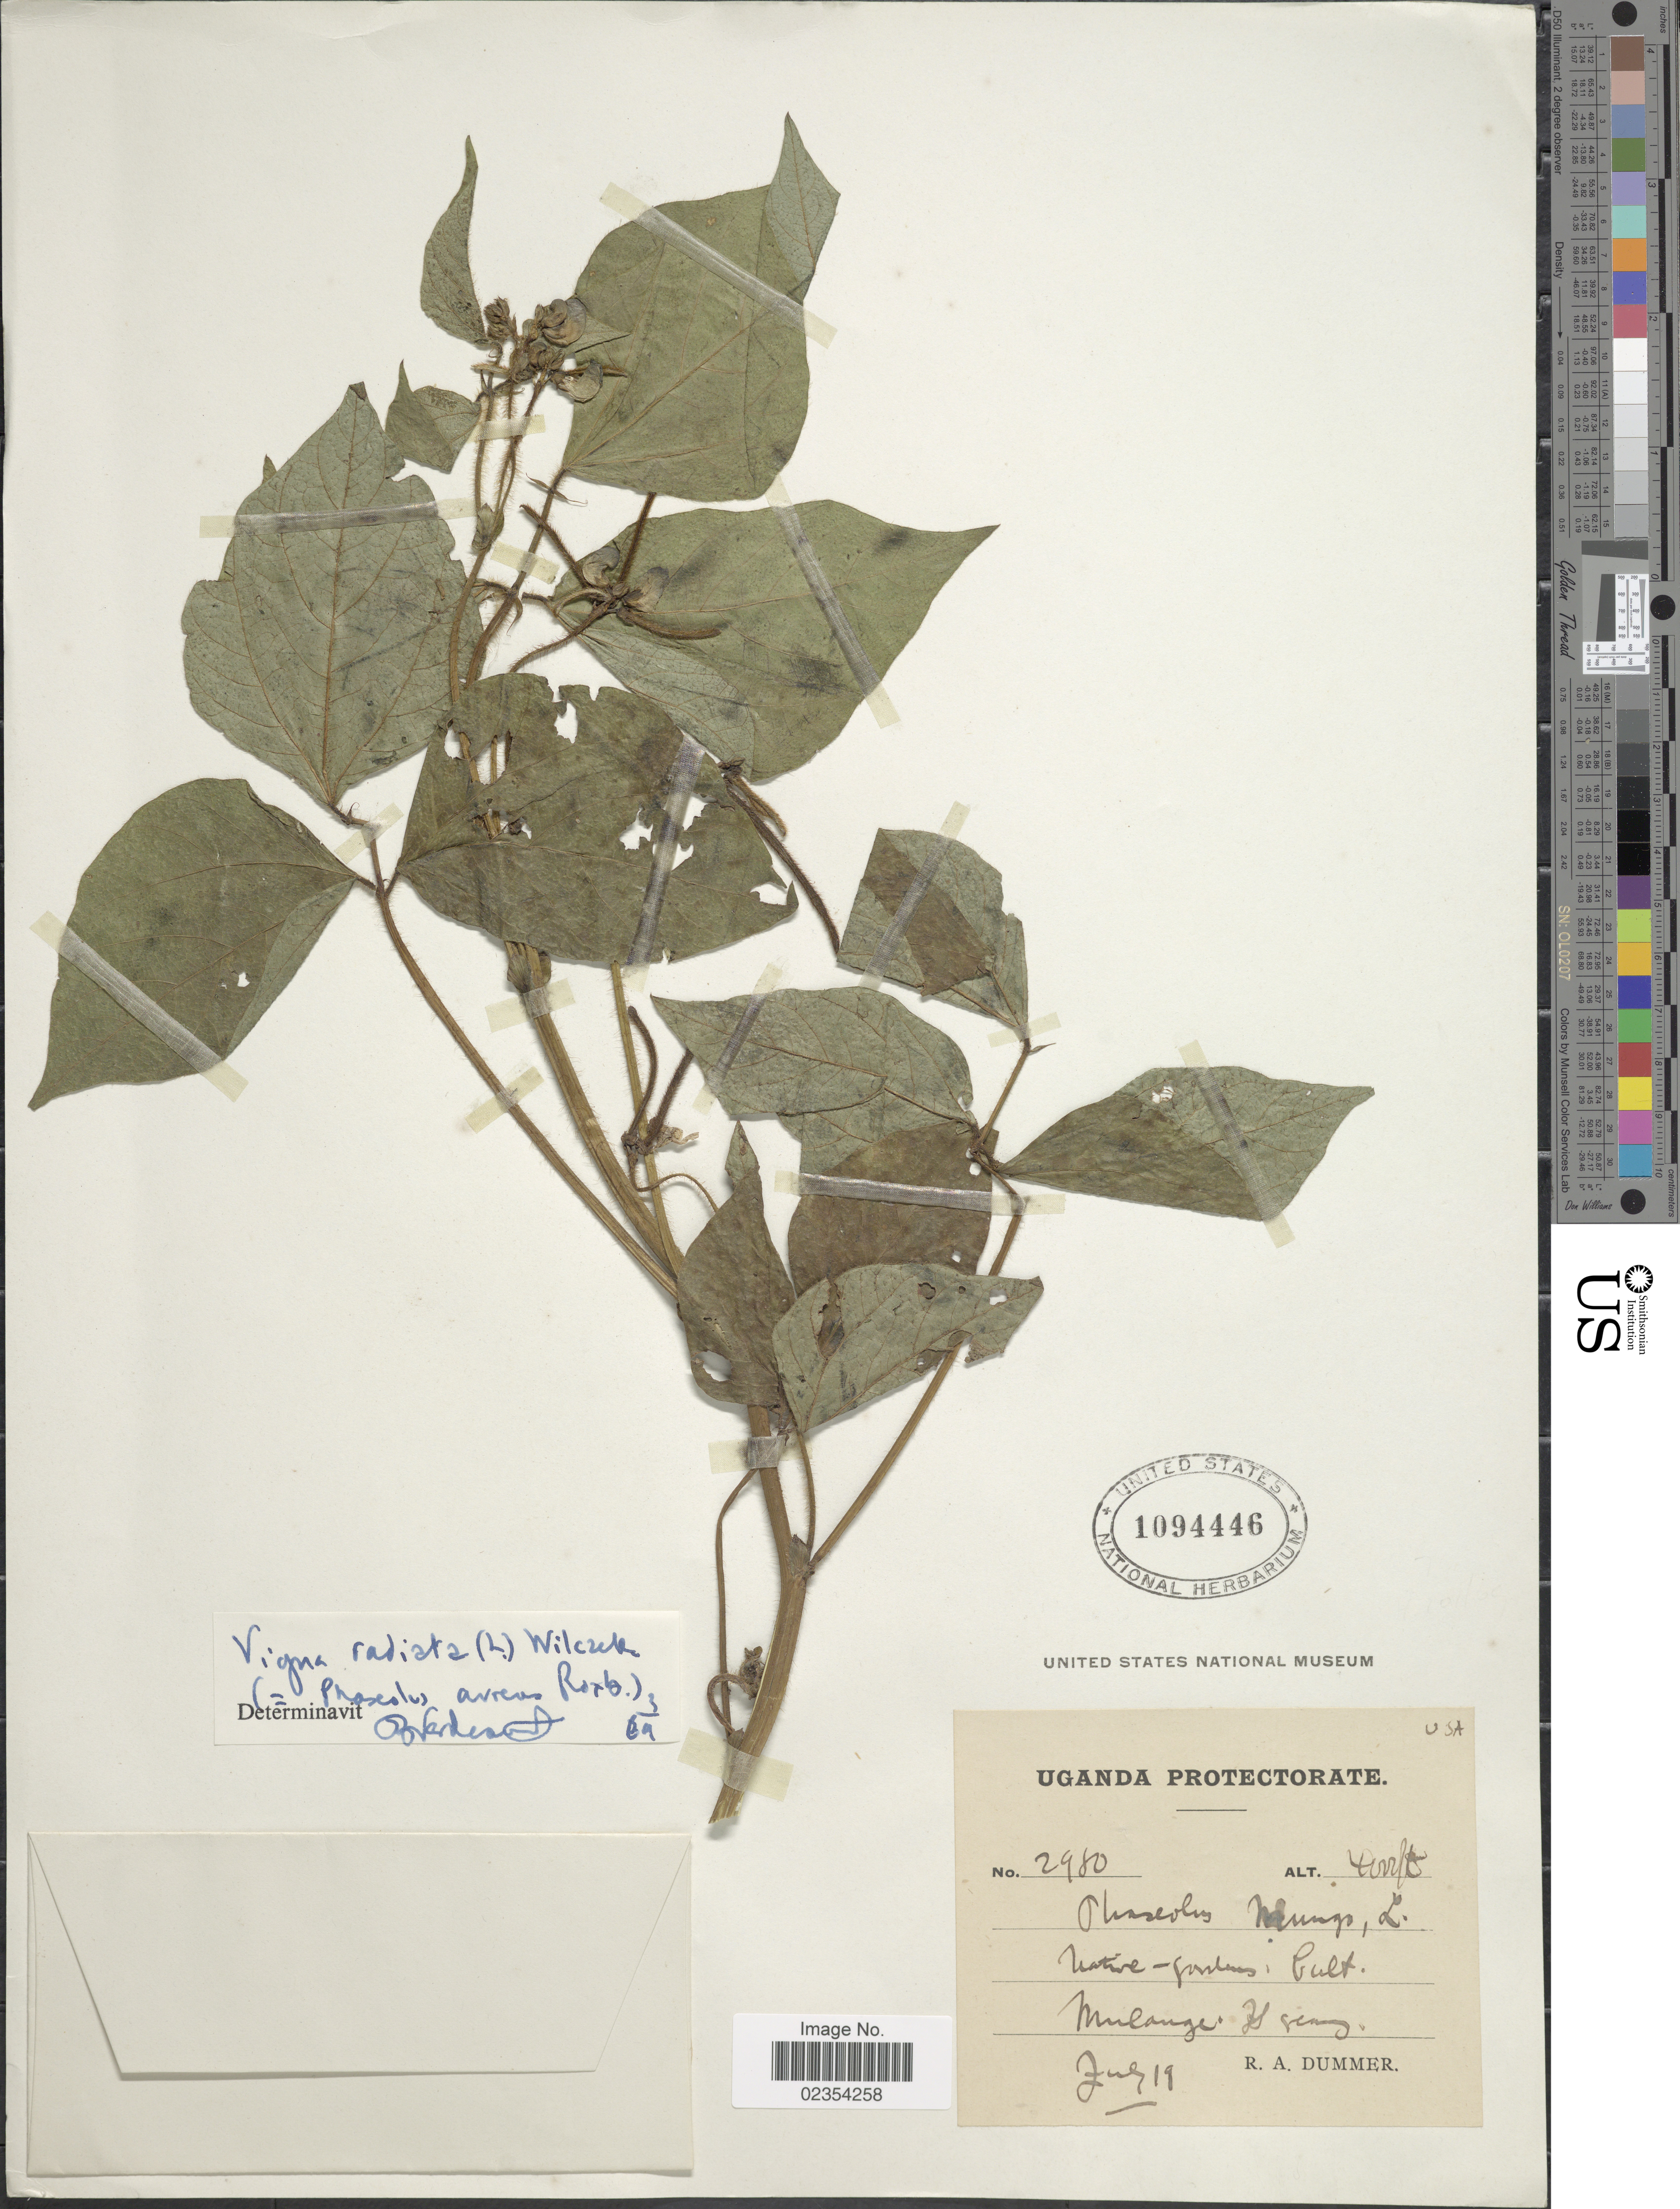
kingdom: Plantae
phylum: Tracheophyta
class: Magnoliopsida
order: Fabales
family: Fabaceae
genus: Vigna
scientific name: Vigna radiata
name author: (L.) R. Wilczek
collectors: R. Dümmer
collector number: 2980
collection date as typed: Transcribed d/m/y: /7/19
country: Uganda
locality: Uganda Protectorate, native-gardens, cult., Mulange.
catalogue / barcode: US 1094446